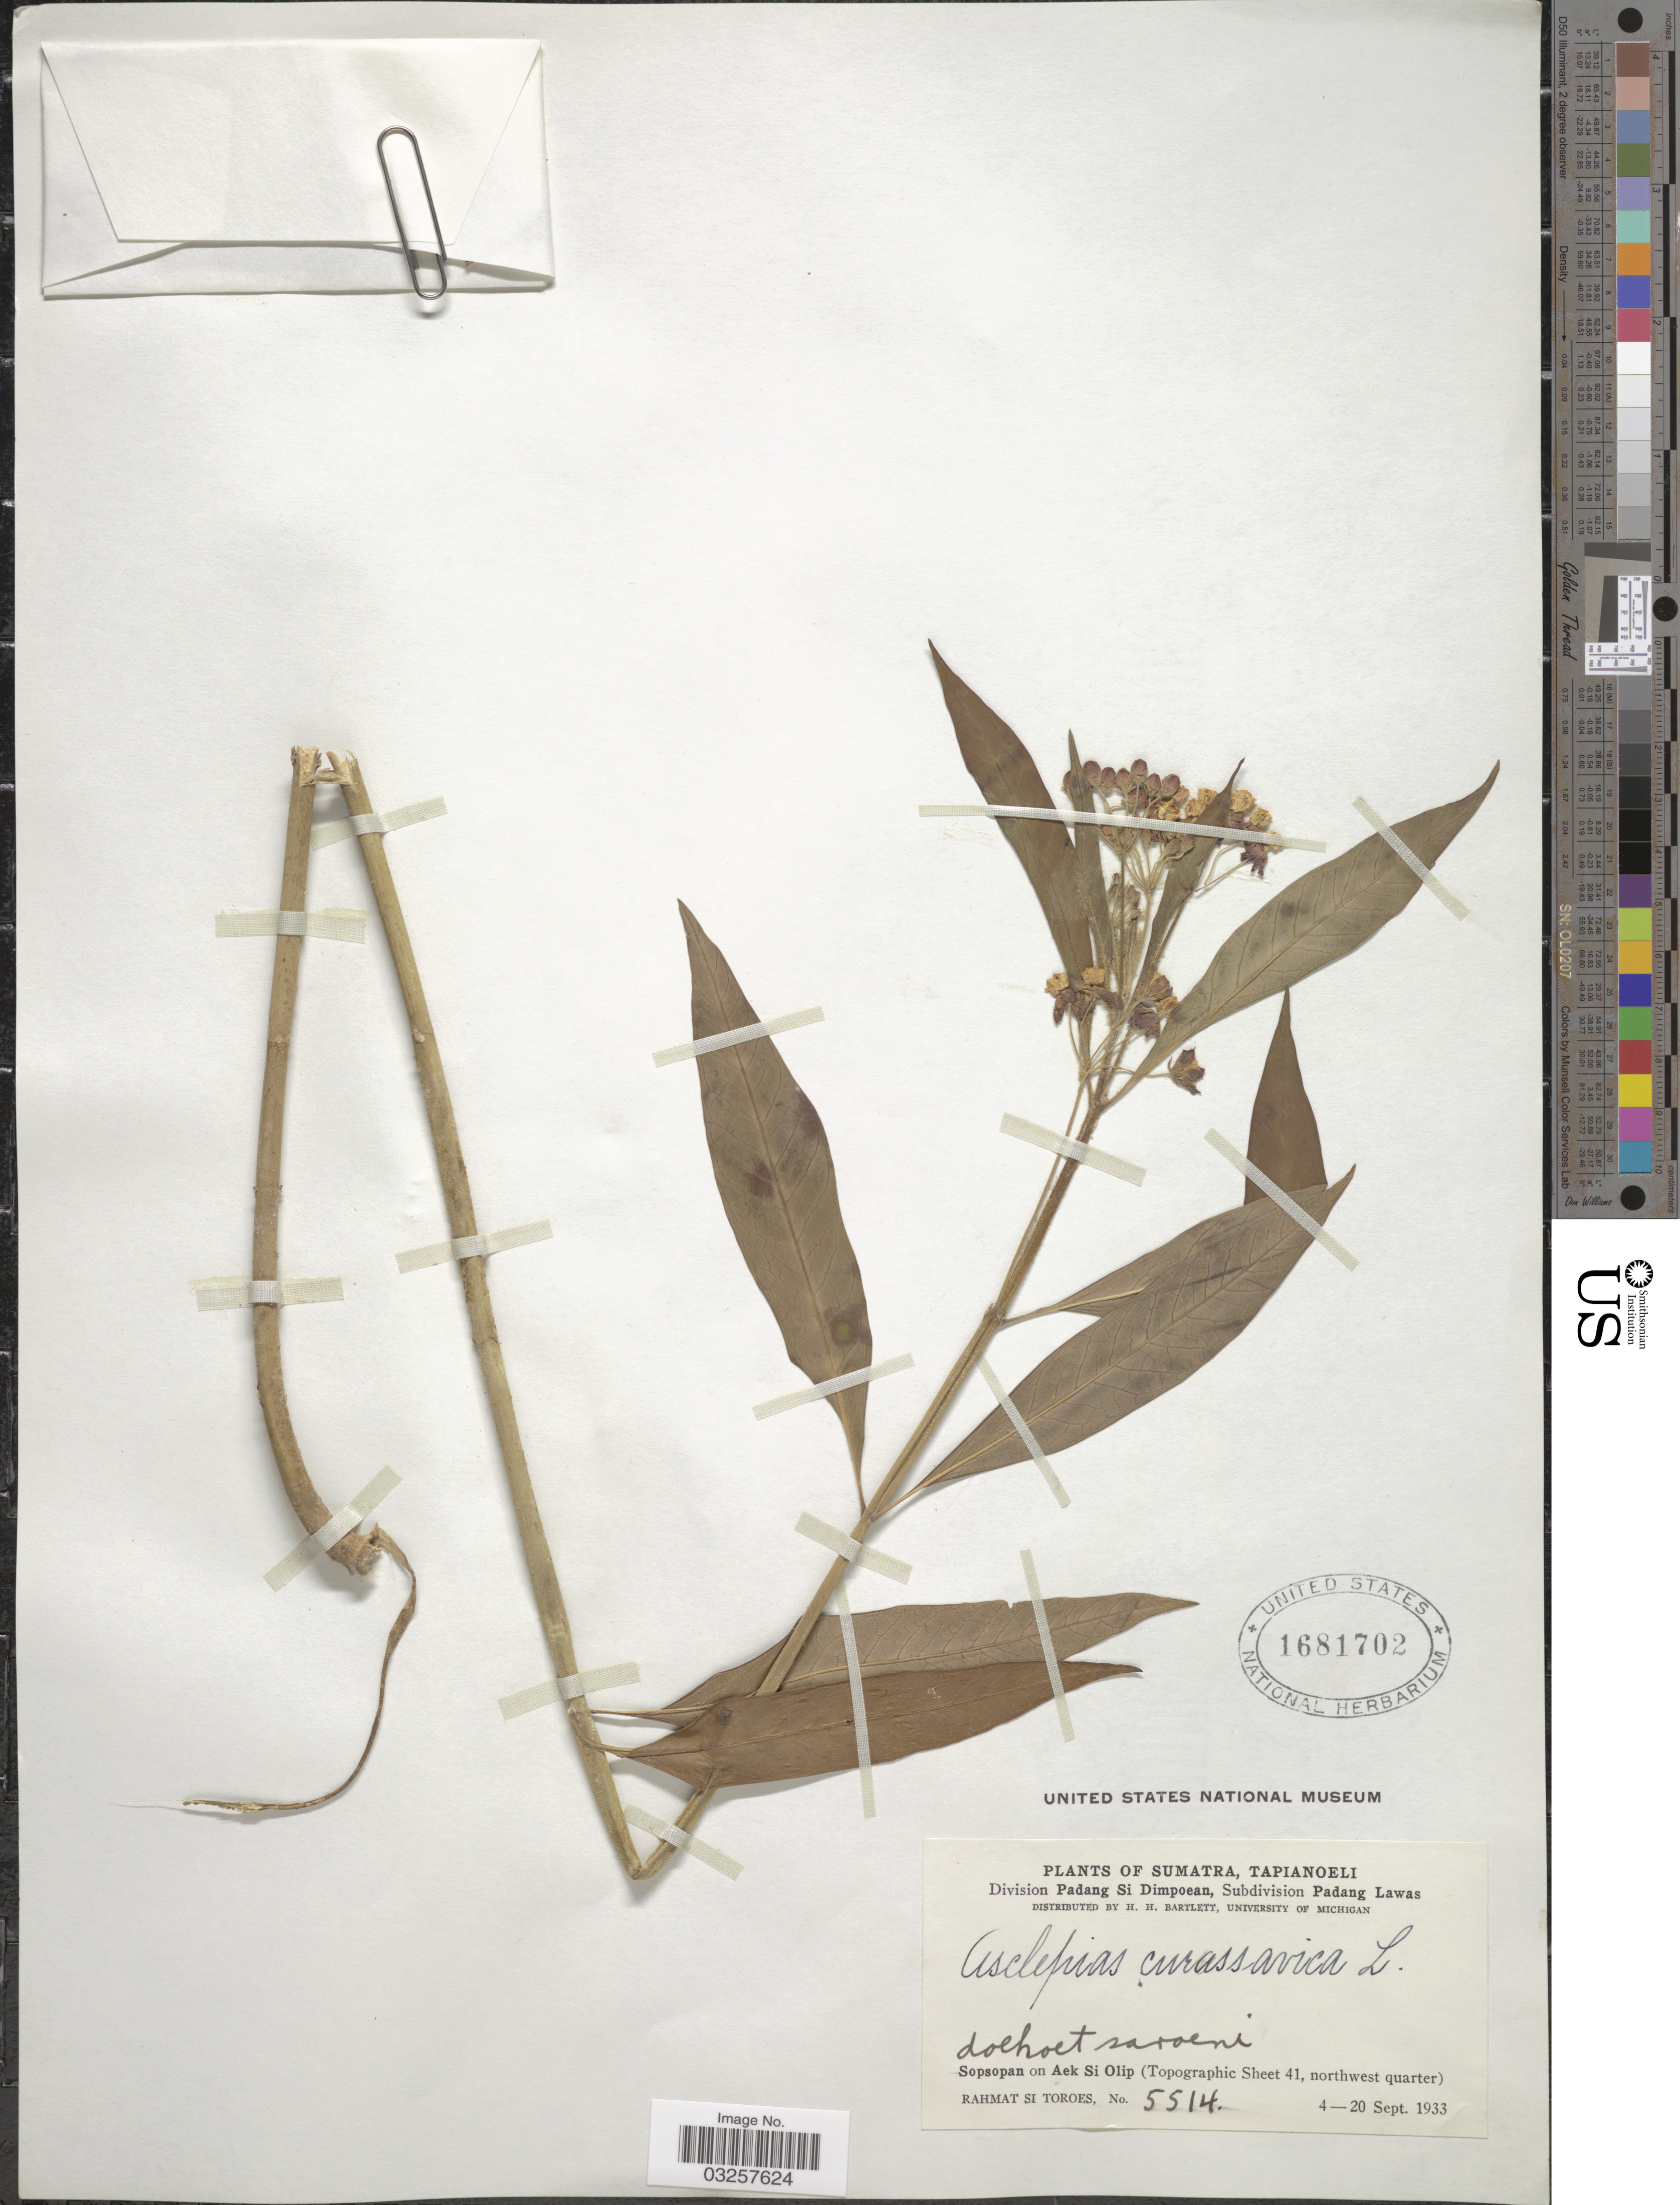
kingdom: Plantae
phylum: Tracheophyta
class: Magnoliopsida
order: Gentianales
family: Apocynaceae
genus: Asclepias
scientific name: Asclepias curassavica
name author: L.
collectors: Rahmat Si Boeea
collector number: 5514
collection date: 1933-09-04/1933-09-20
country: Indonesia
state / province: Sumatra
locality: Sumatra, Tapianoeli. Division Padang Si Dimpoean, Subdivision Padang Lawas. Sopsopan on Aek Si Olip (Topographic Sheet 41, northwest quarter).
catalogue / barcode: US 1681702